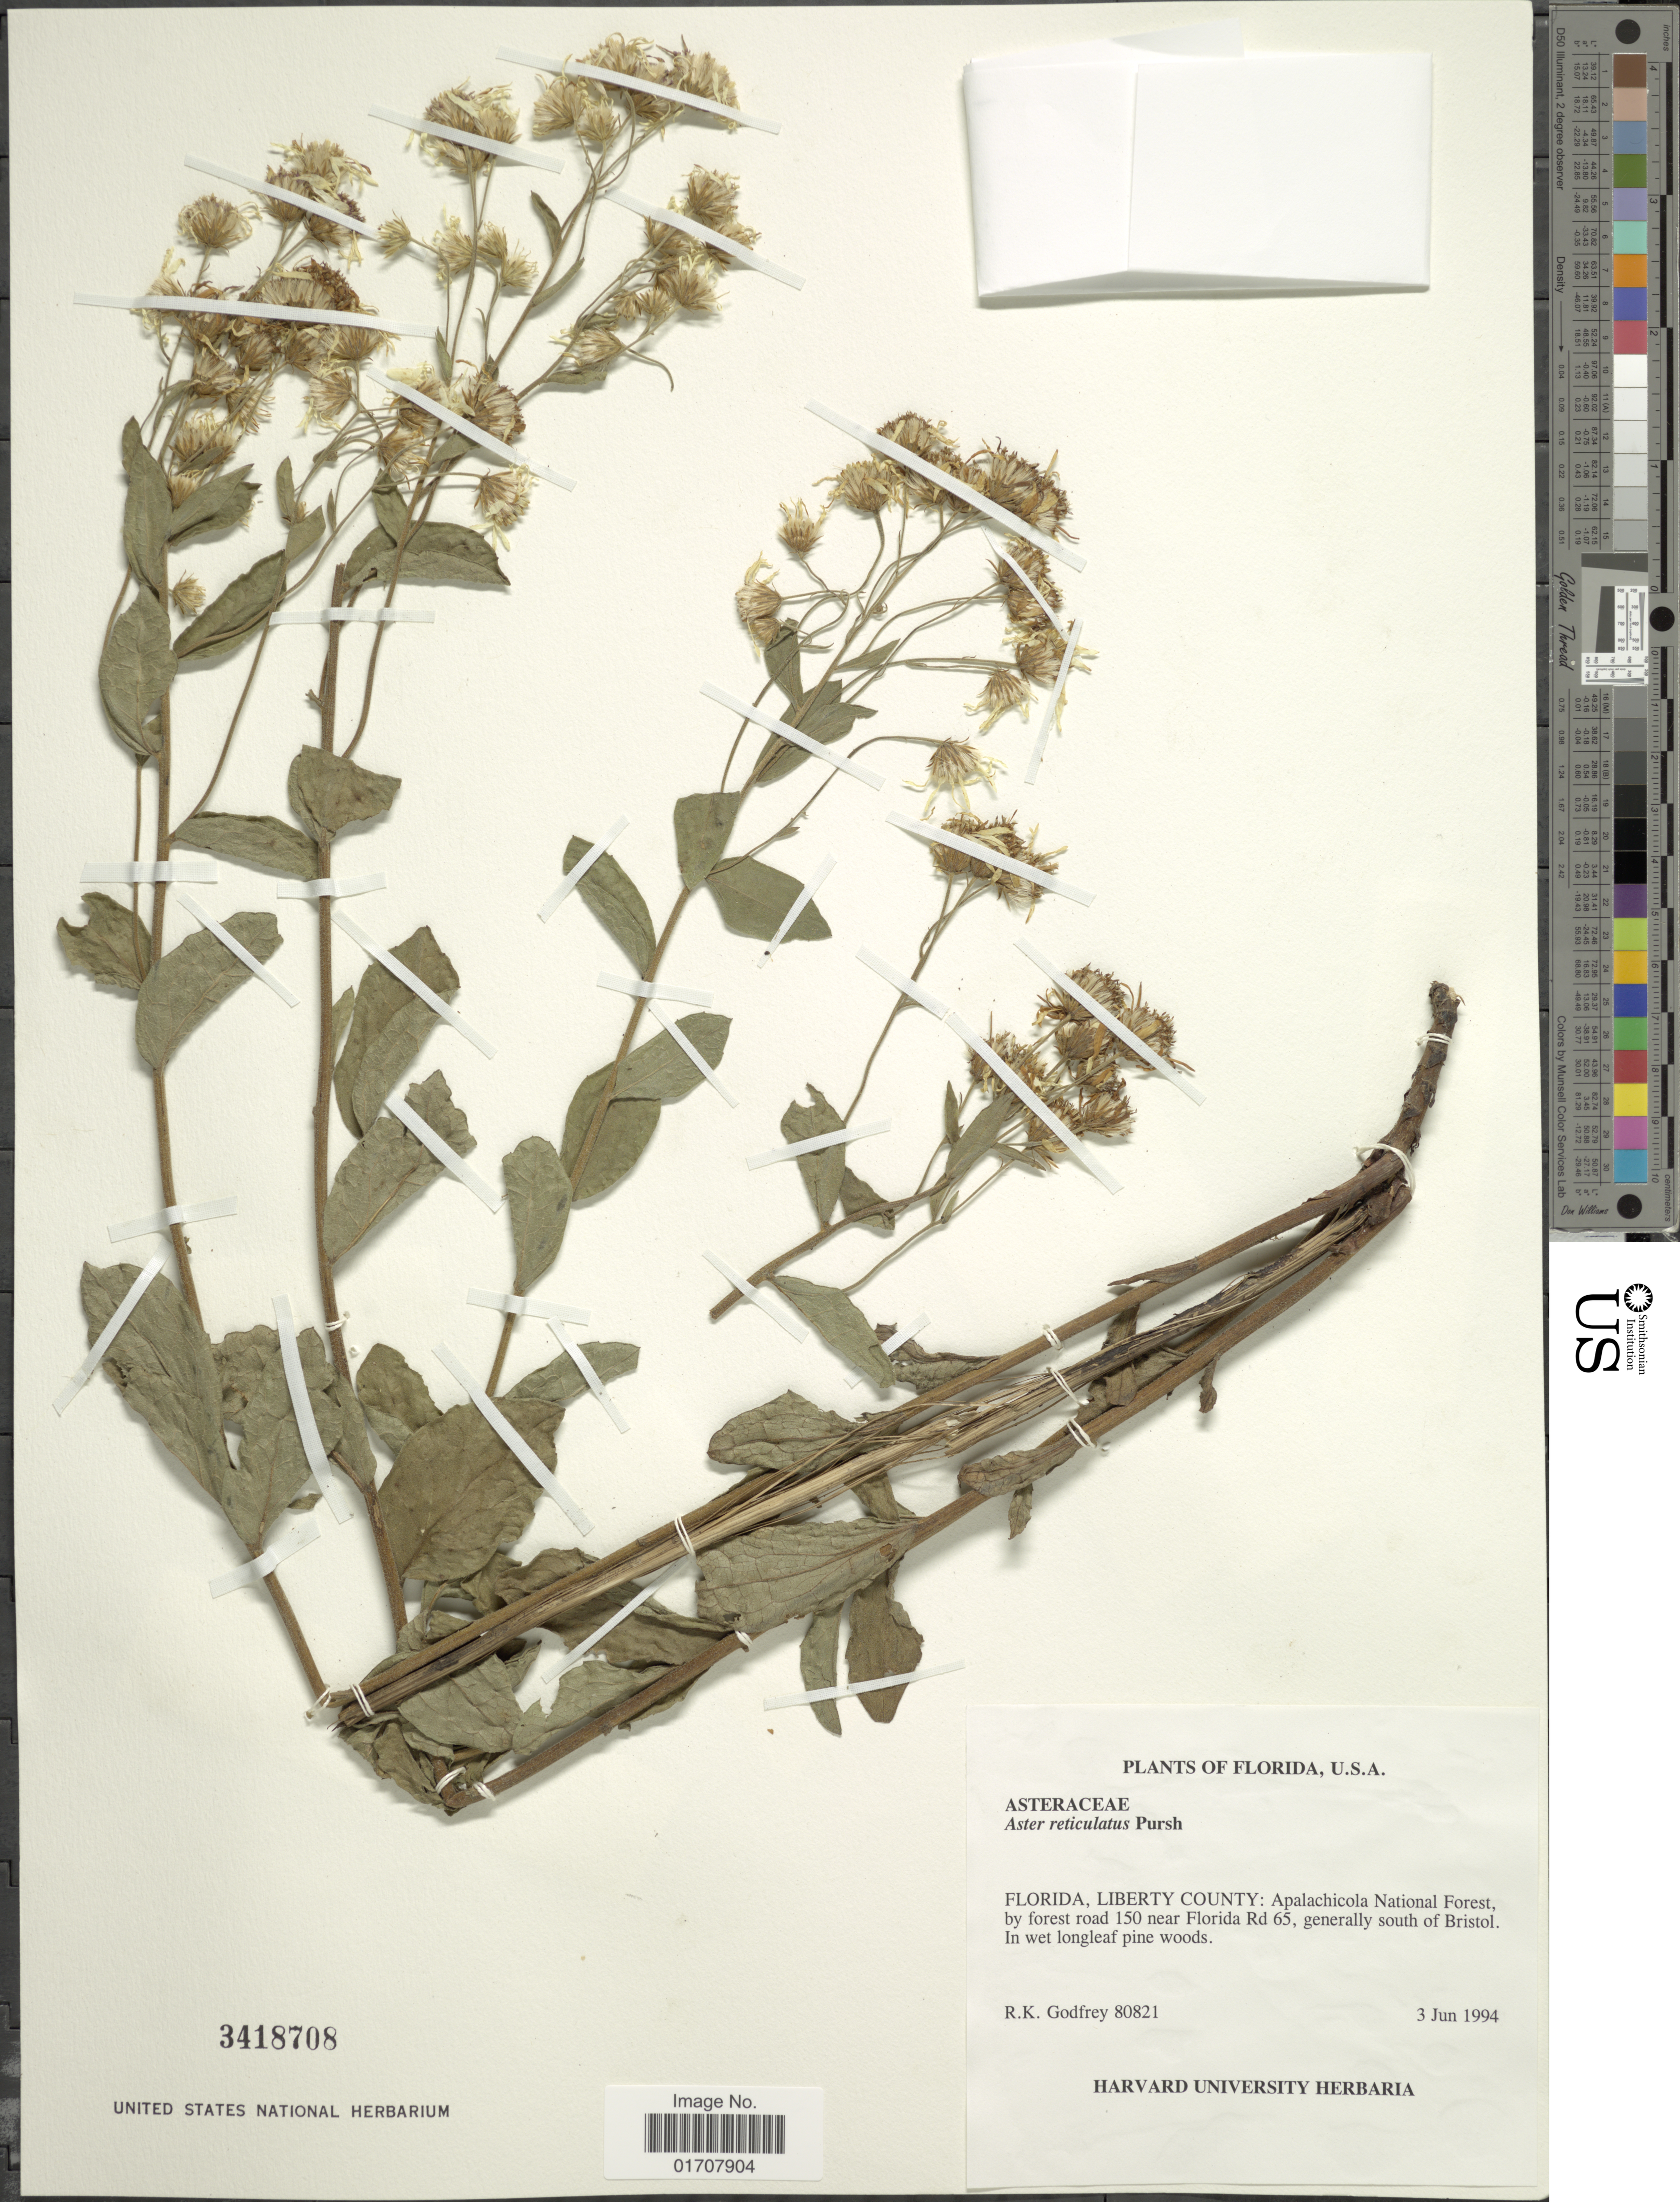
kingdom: Plantae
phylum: Tracheophyta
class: Magnoliopsida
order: Asterales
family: Asteraceae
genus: Oclemena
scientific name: Oclemena reticulata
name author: (Pursh) G.L. Nesom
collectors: R. K. Godfrey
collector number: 80821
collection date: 1994-06-03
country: United States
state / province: Florida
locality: Liberty County; Apalachicola National Forest, by forest road 150 near Florida Rd 65, generally south of Bristol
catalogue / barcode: US 3418708